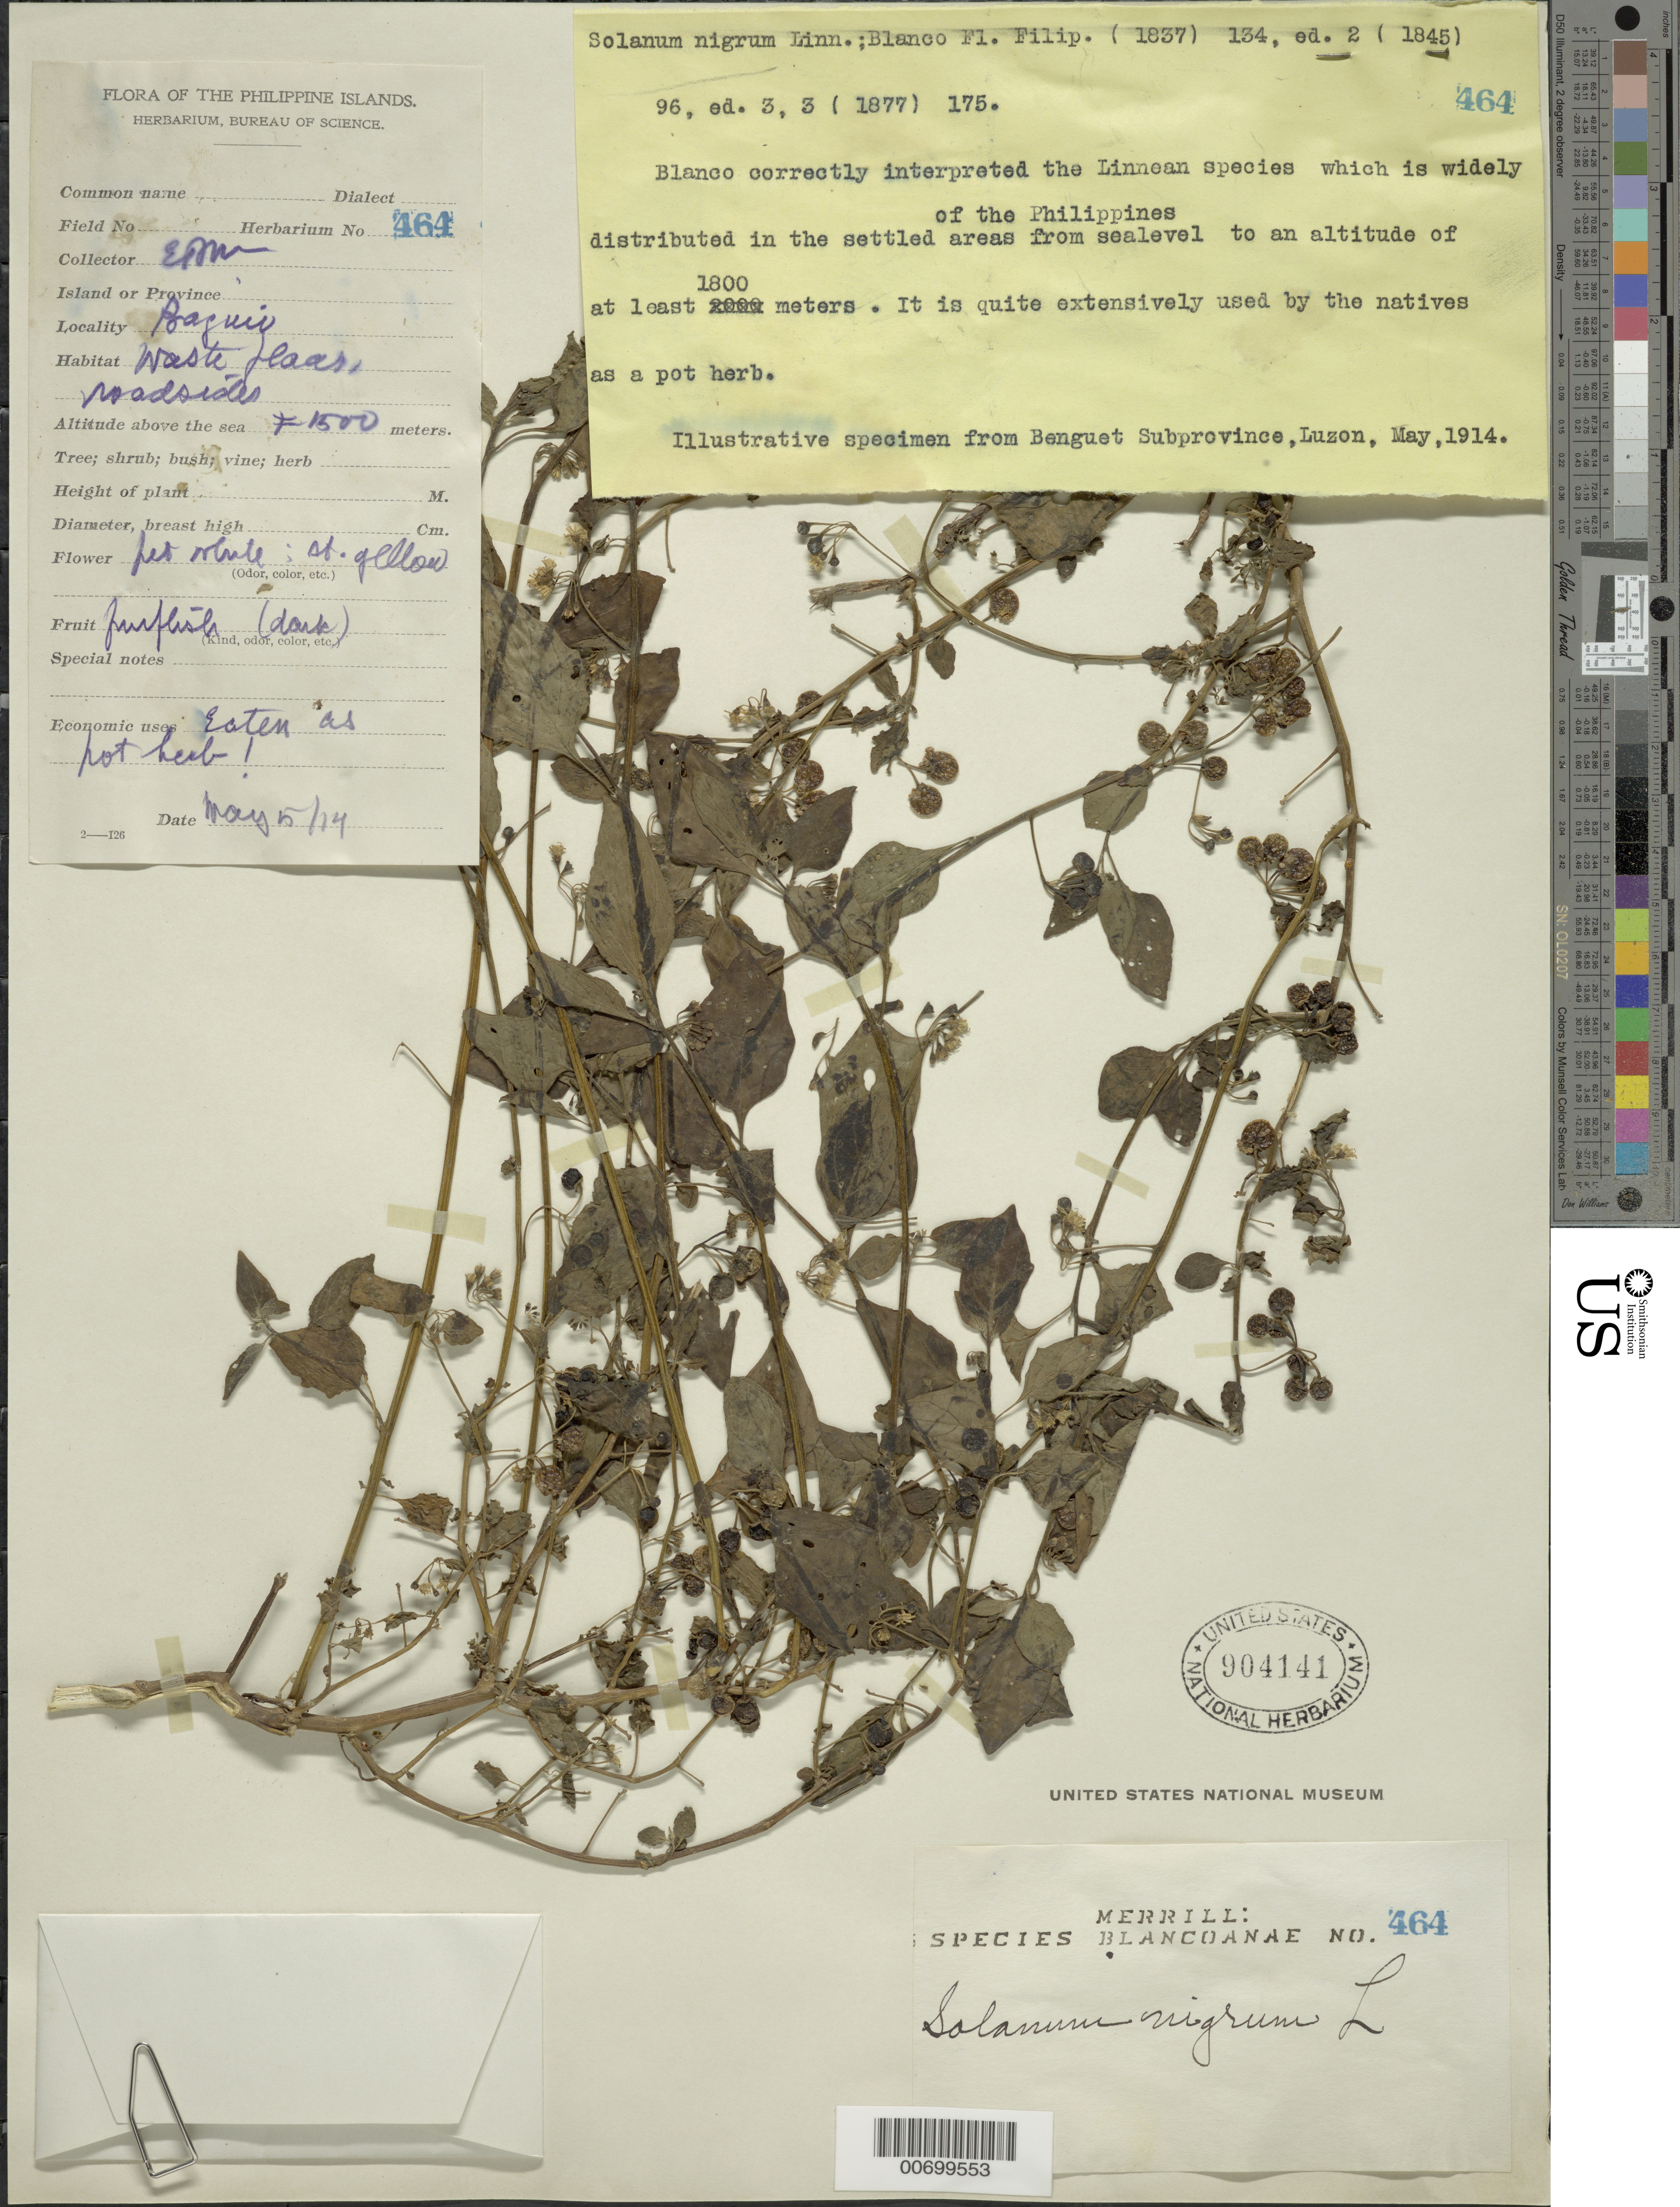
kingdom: Plantae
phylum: Tracheophyta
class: Magnoliopsida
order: Solanales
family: Solanaceae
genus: Solanum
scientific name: Solanum nigrum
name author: L.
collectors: E. D. Merrill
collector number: Sp. Blancoan. 0464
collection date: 1914-05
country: Philippines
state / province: Cordillera (Administrative Region)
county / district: Benguet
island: Luzon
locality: Baguio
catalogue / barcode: US 904141